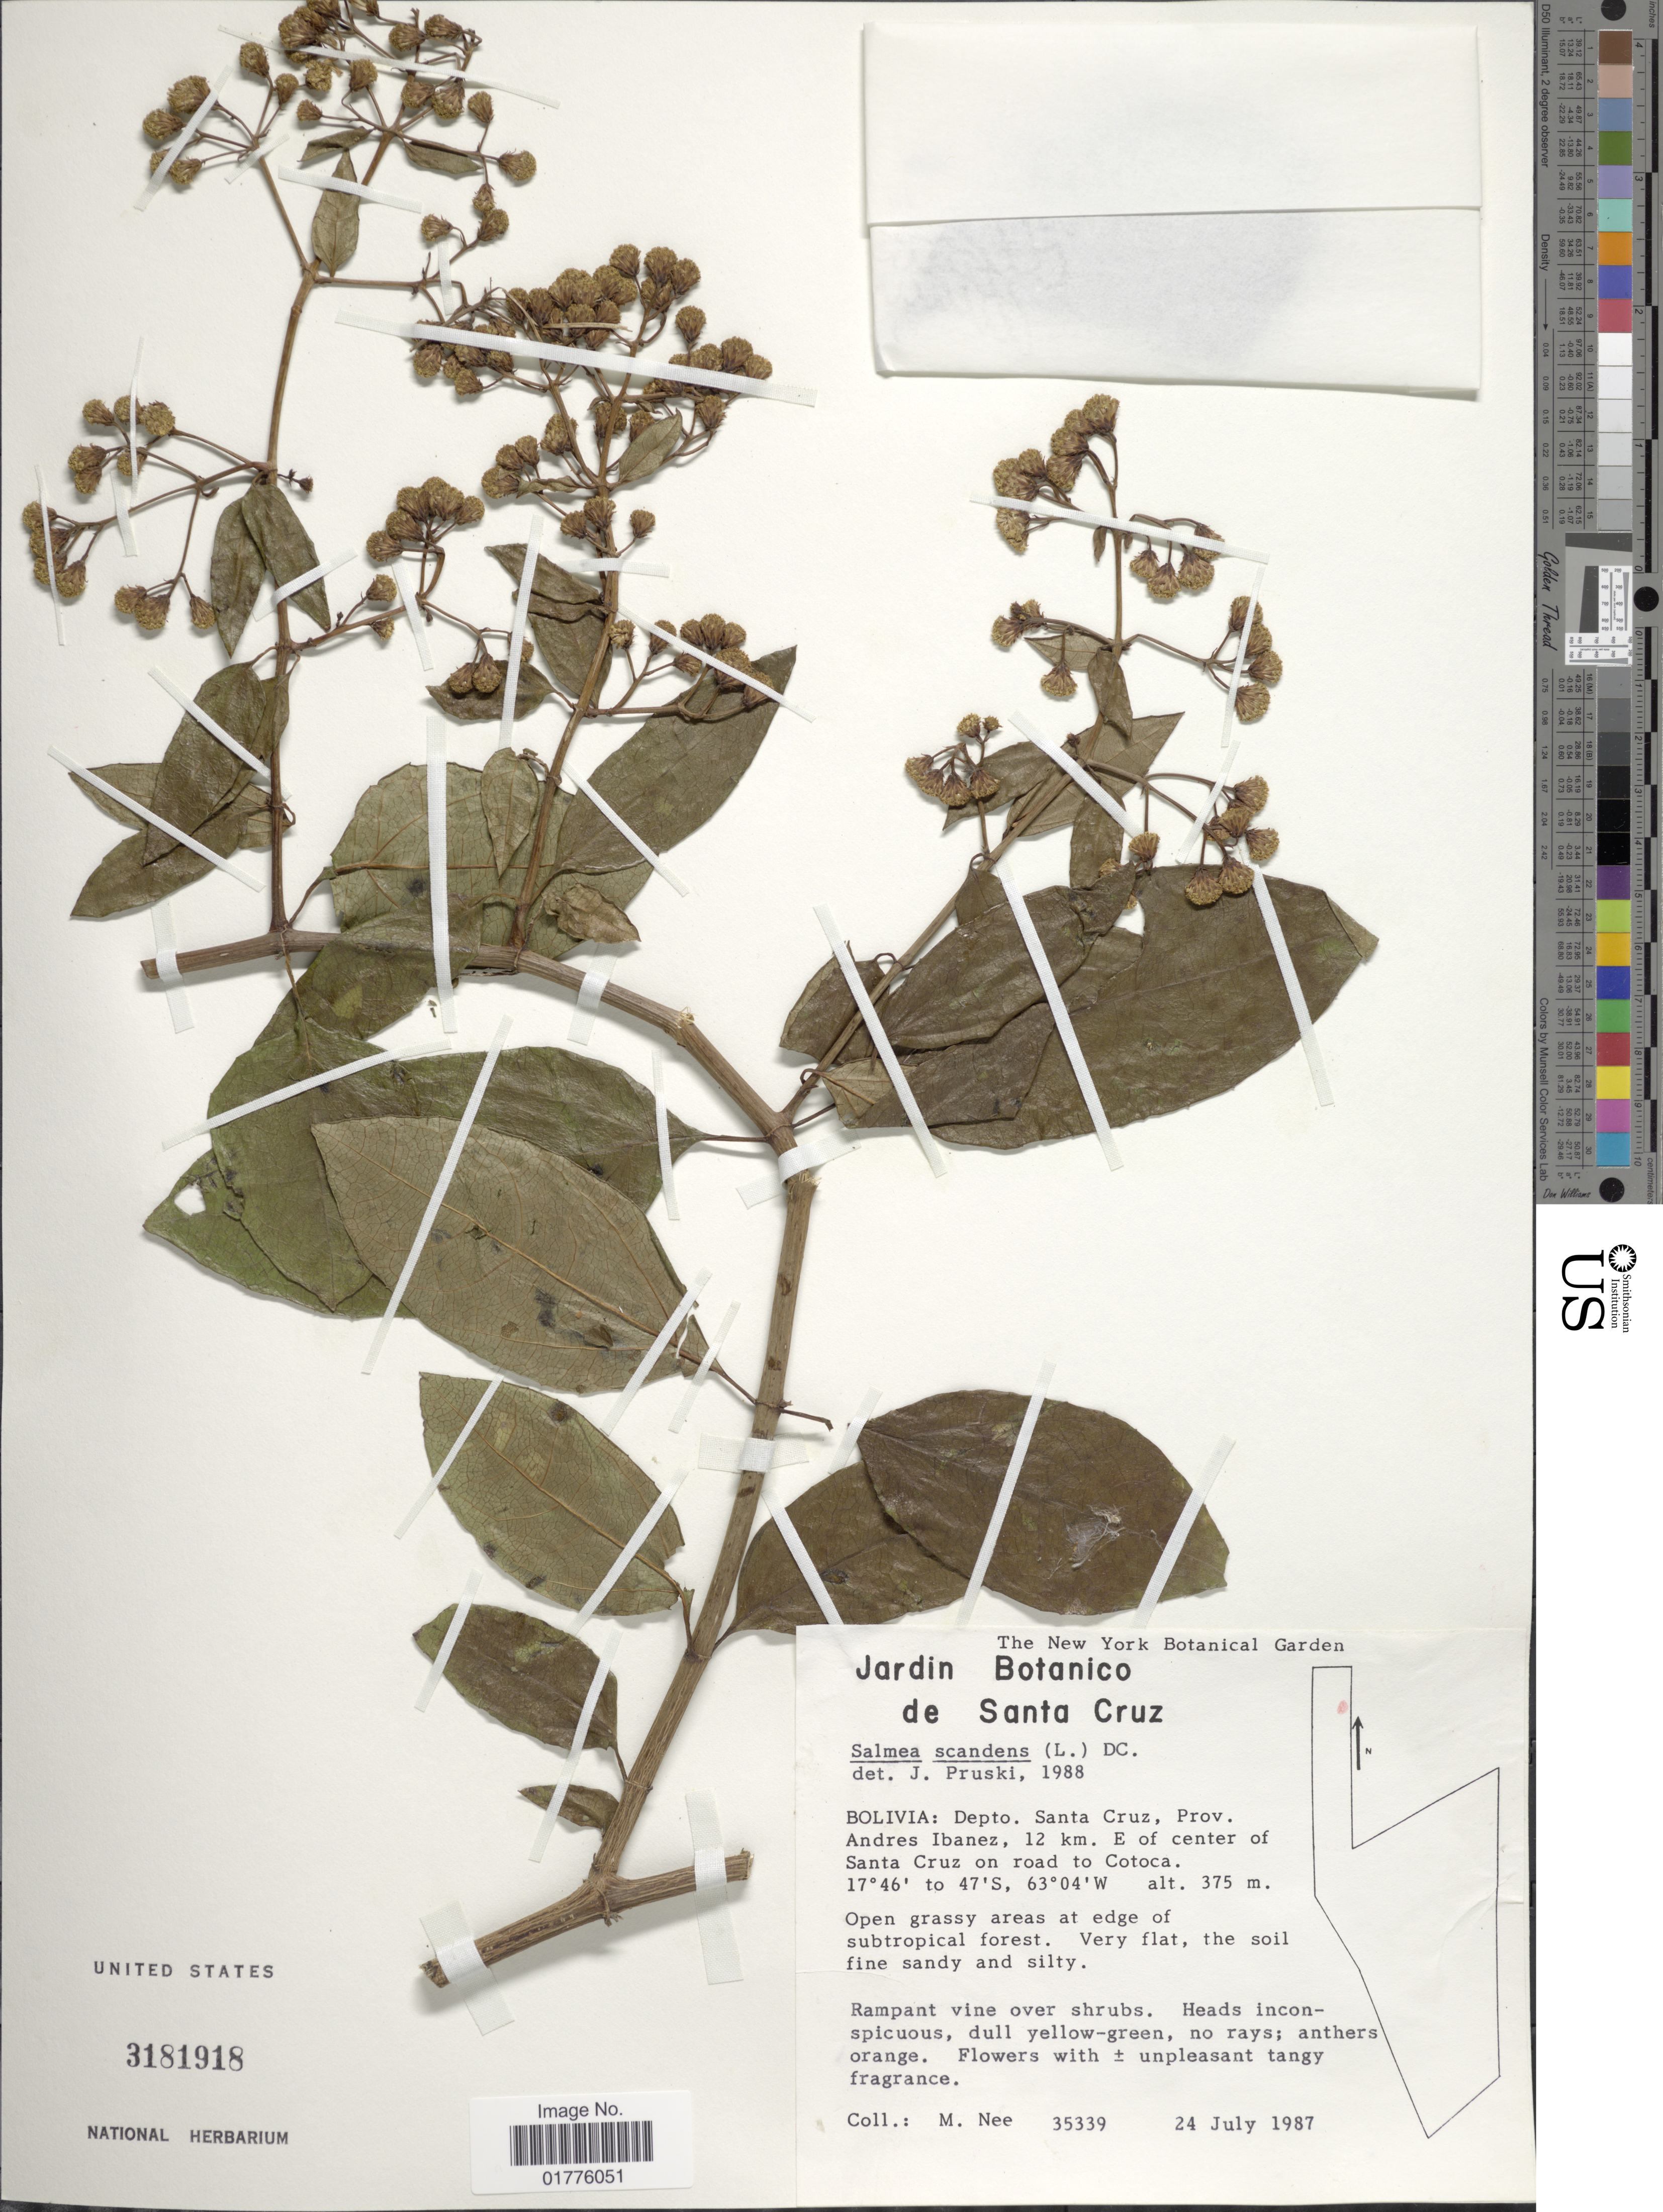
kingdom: Plantae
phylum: Tracheophyta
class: Magnoliopsida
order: Asterales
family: Asteraceae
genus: Salmea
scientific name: Salmea scandens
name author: (L.) DC.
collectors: M. Nee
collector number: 35339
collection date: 1987-07-24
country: Bolivia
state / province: Santa Cruz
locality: Bolivia: Depto Santa Cruz, Prov. Andres Ibanez, 12 km, E of center of Santa Cruz on road to Cotoca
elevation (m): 375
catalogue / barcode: US 3181918